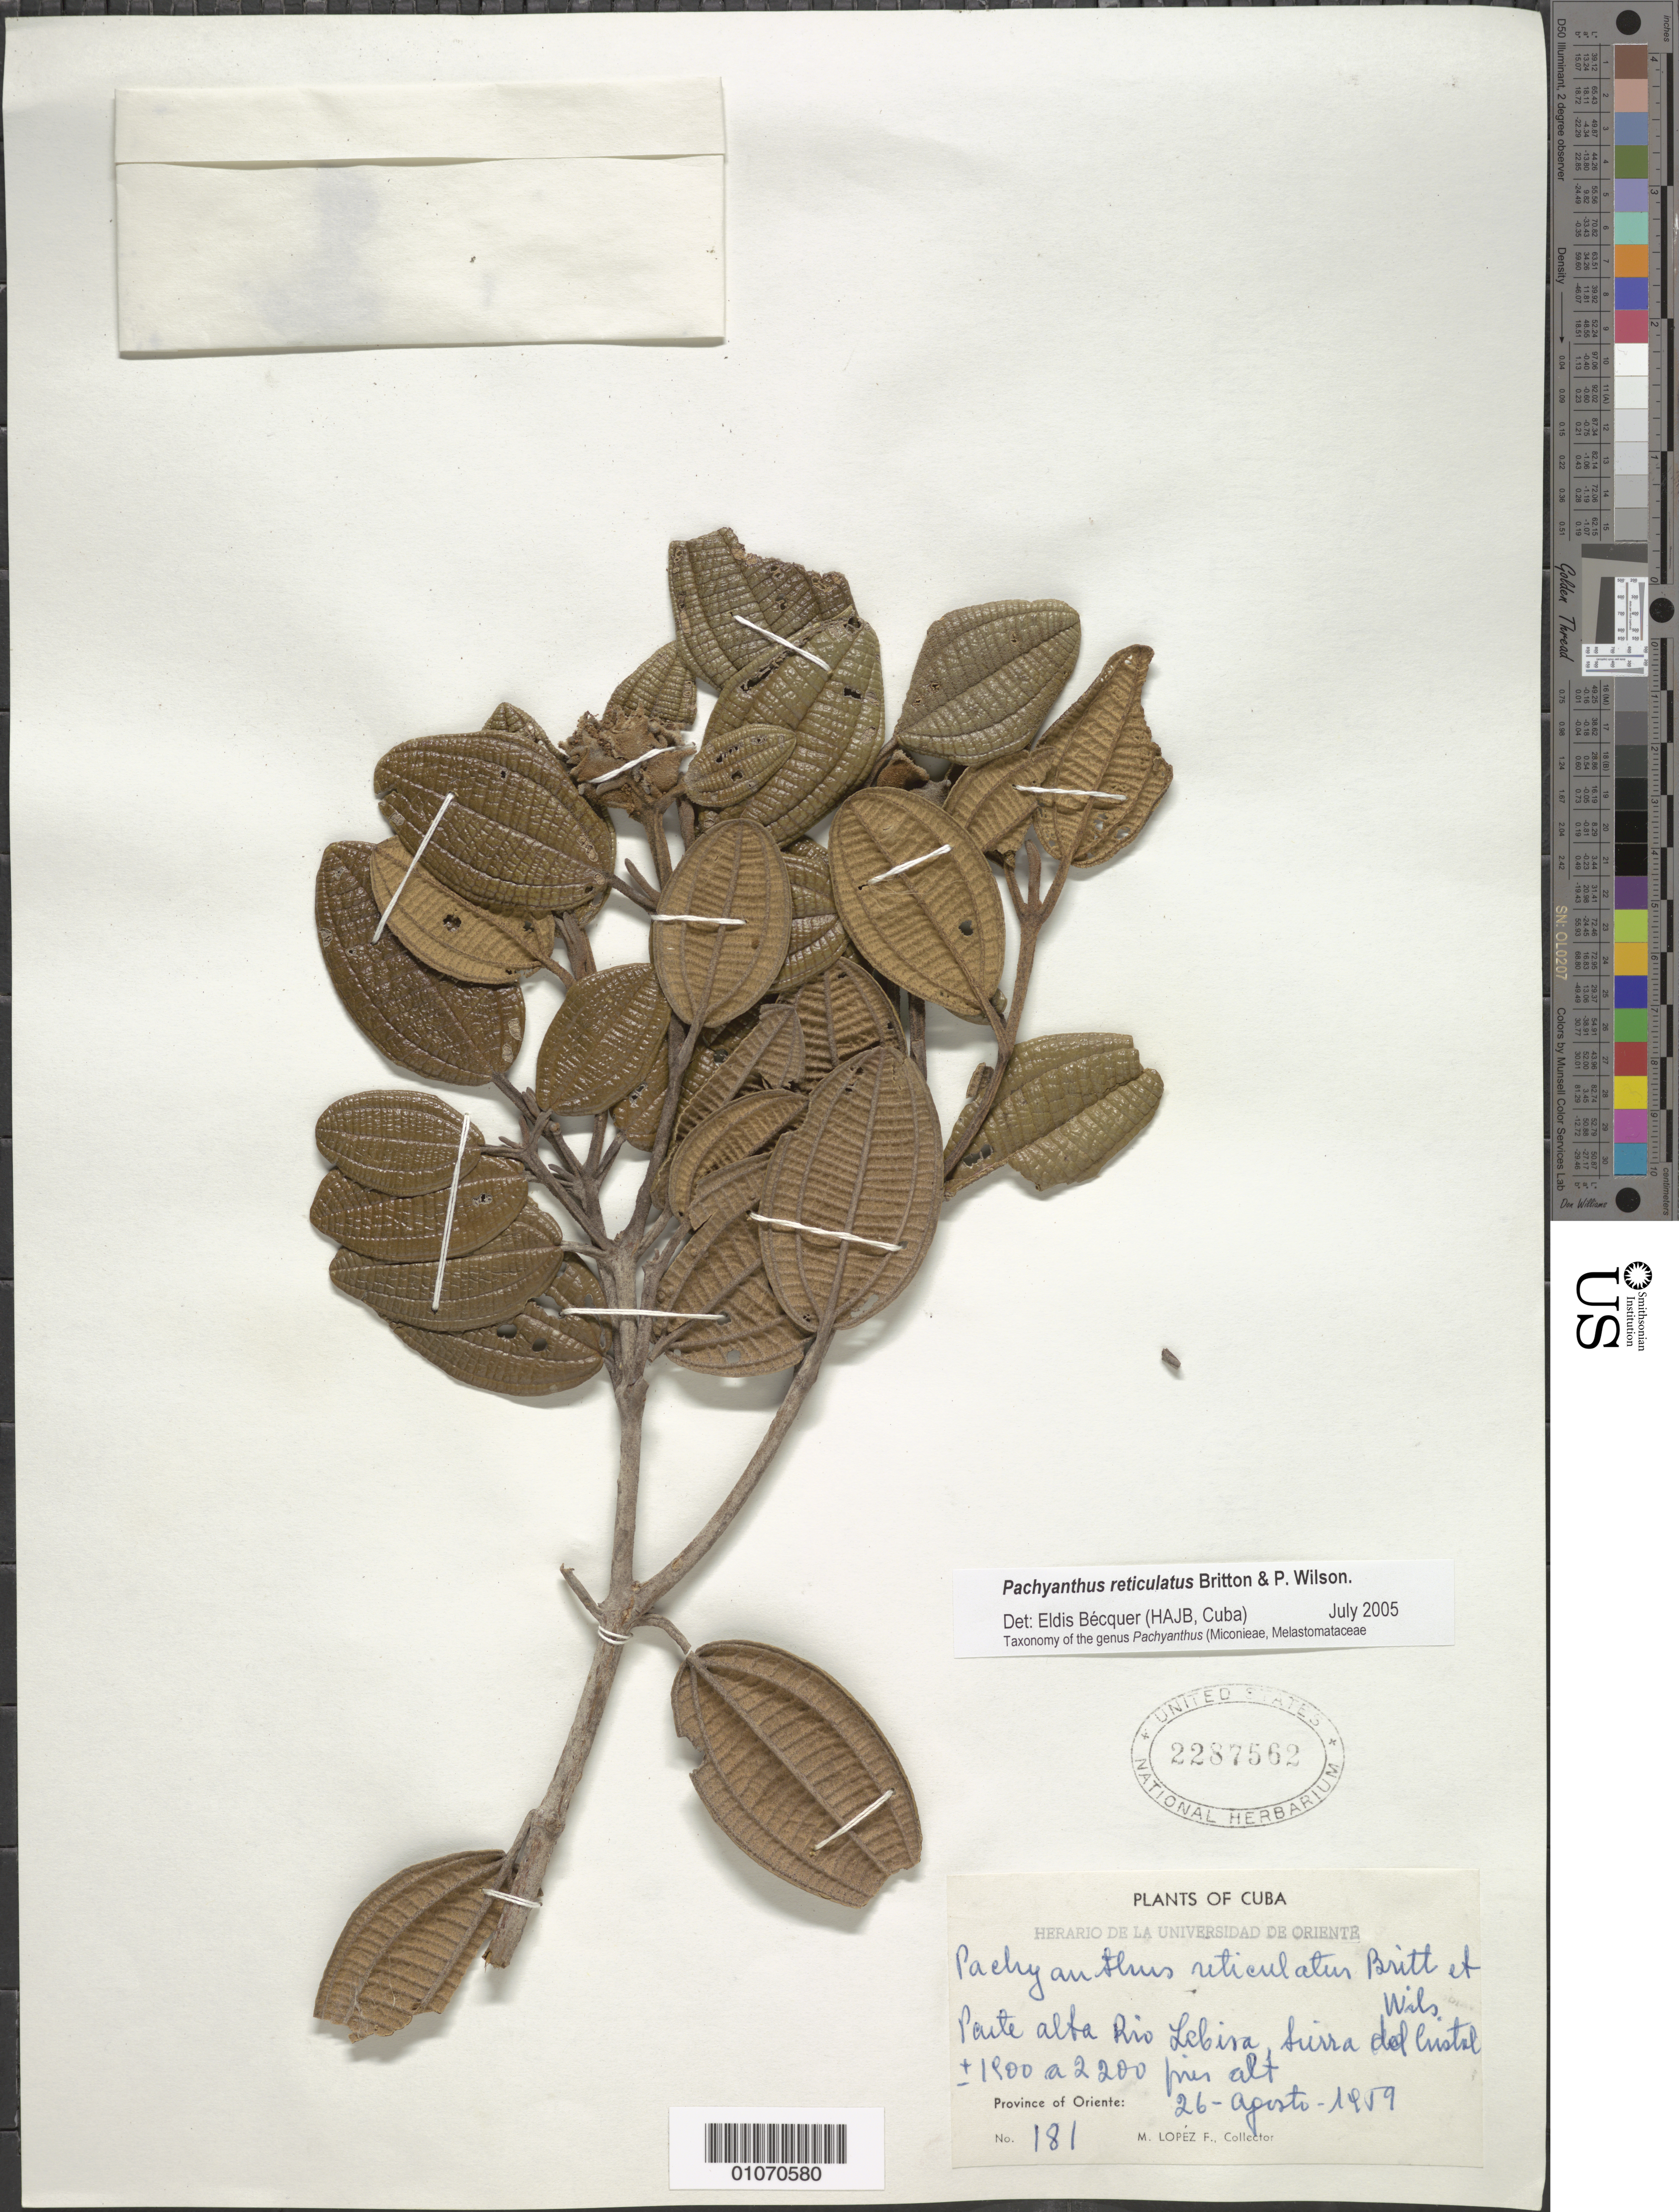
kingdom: Plantae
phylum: Tracheophyta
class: Magnoliopsida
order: Myrtales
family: Melastomataceae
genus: Pachyanthus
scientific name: Pachyanthus reticulatus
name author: Britton & P. Wilson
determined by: Bécquer Granados, E. R., (HAJB)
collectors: M. López Figueiras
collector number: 181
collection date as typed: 26 Aug 1959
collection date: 1959-08-26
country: Cuba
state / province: Oriente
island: Cuba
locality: Sierra del Cristal, parte alta Río Lebisa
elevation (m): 1800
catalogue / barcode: US 2287562